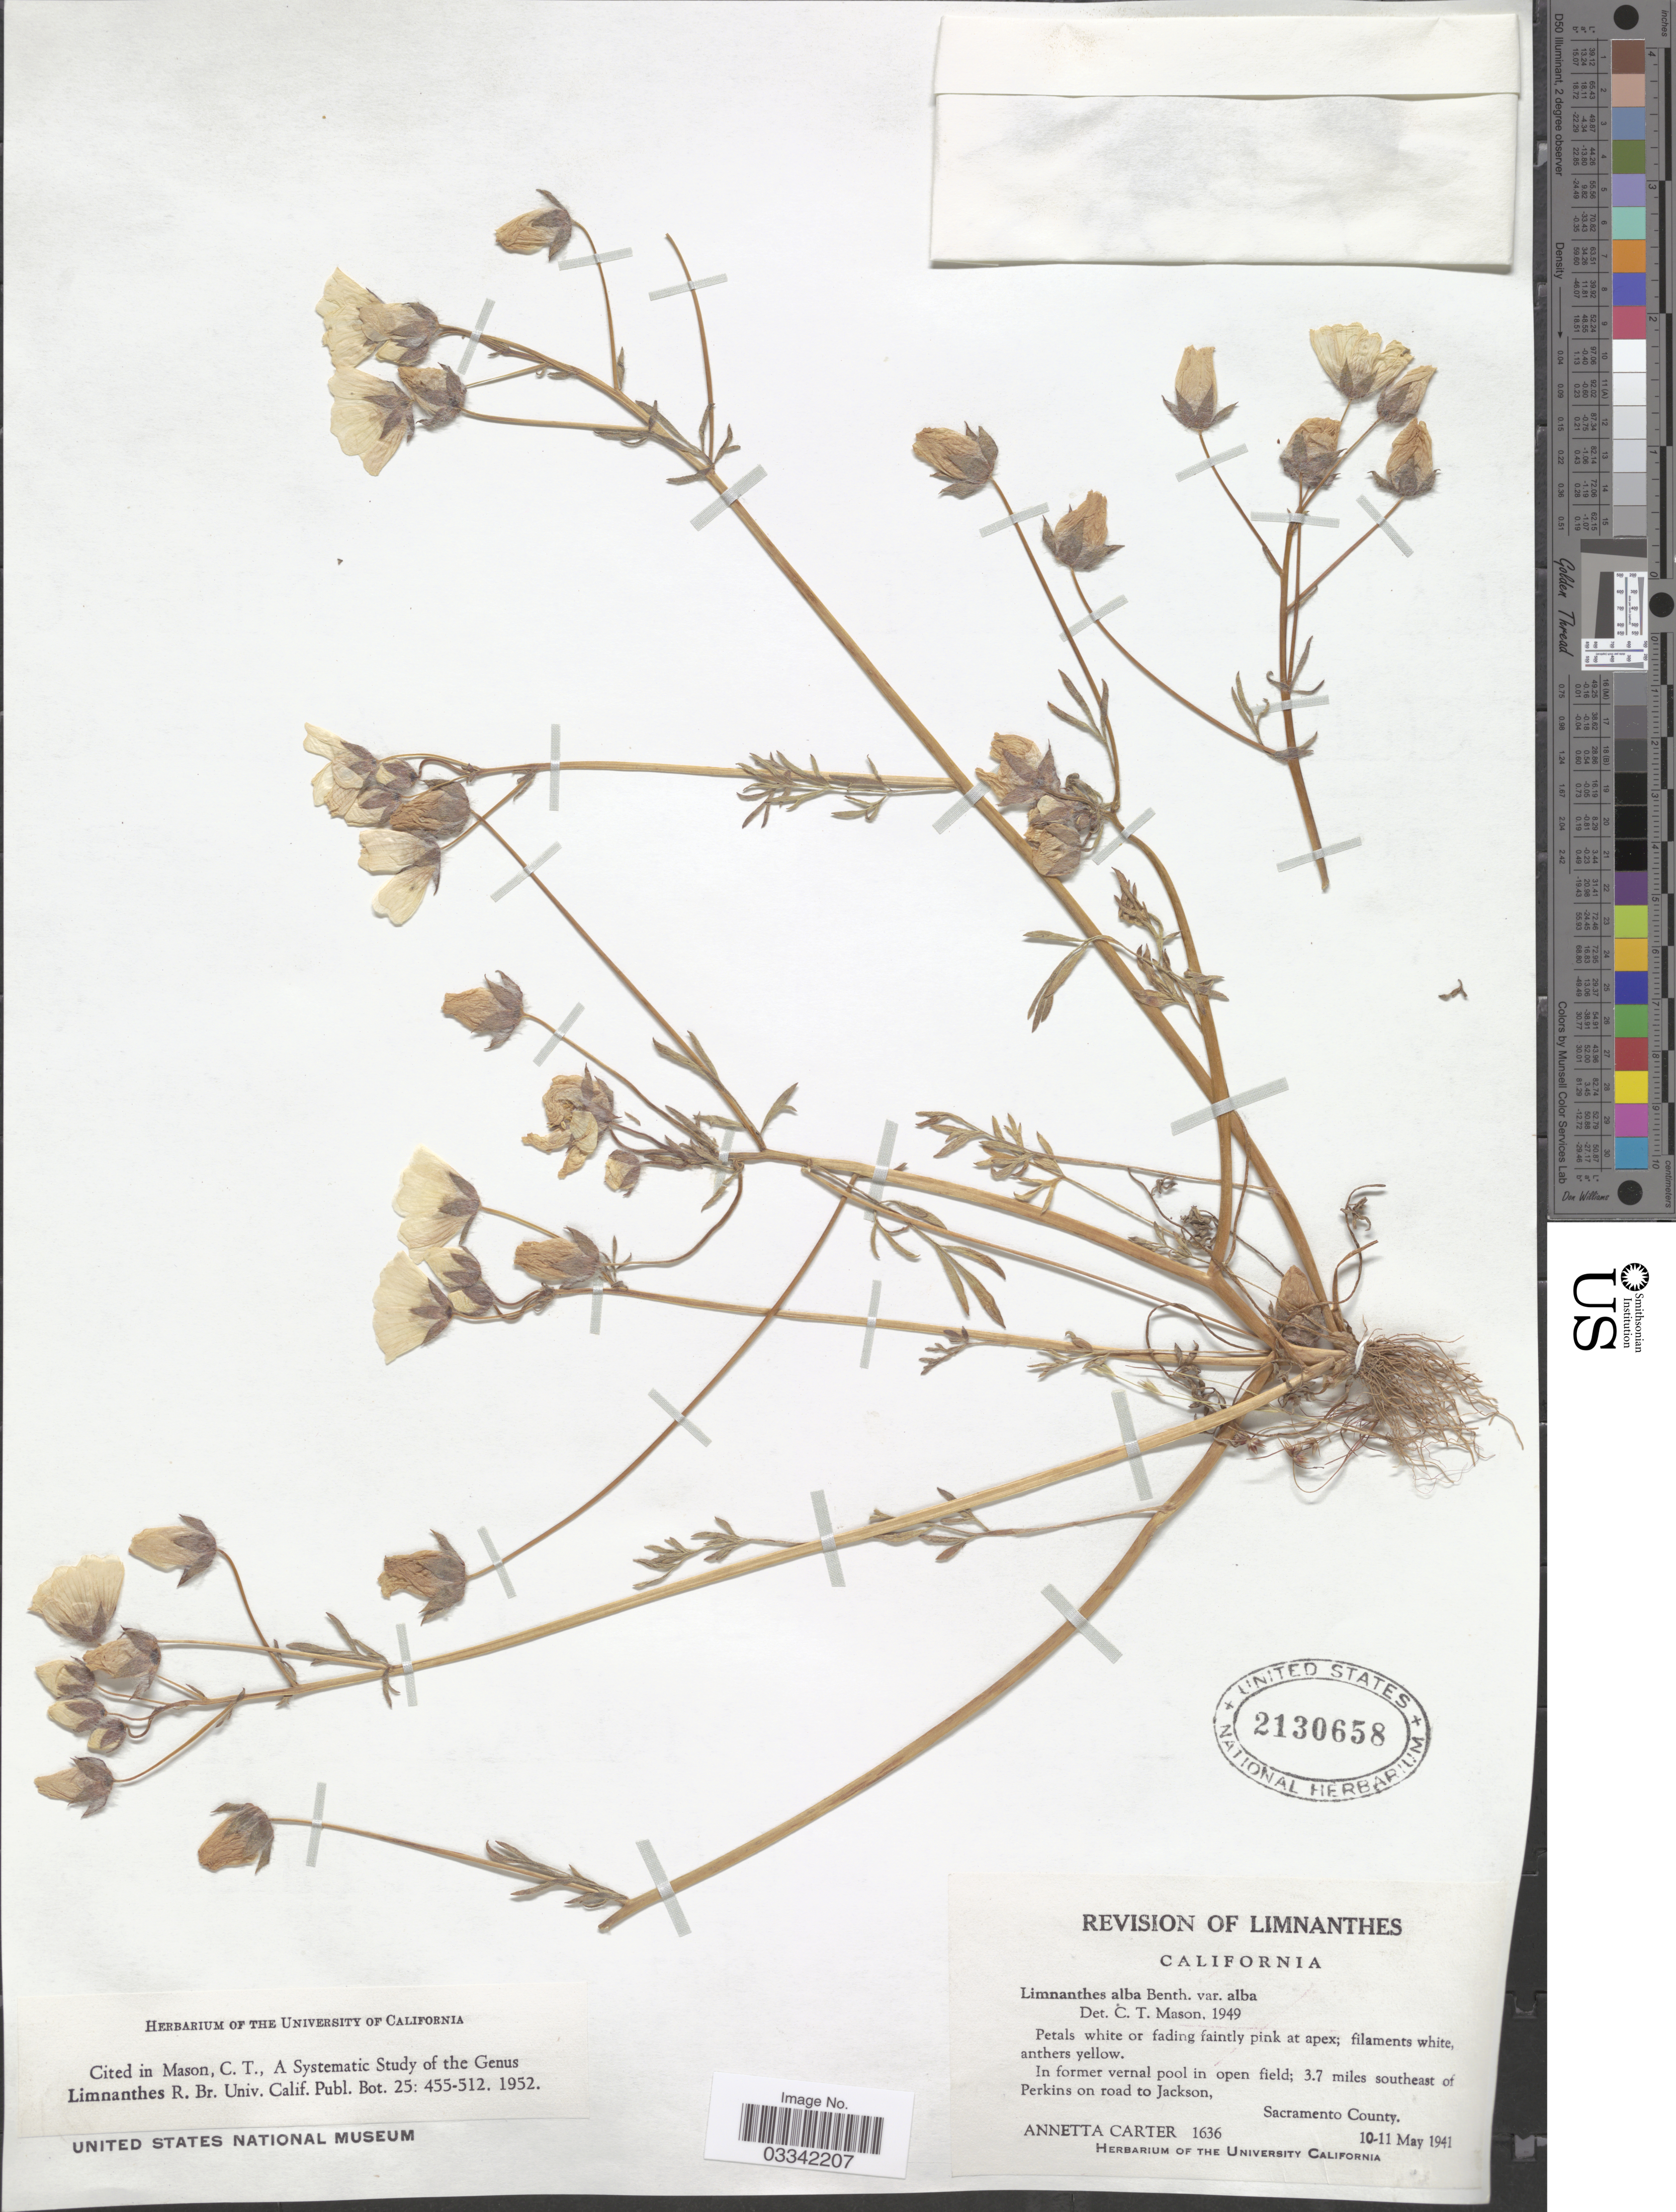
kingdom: Plantae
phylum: Tracheophyta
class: Magnoliopsida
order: Brassicales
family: Limnanthaceae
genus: Limnanthes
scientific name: Limnanthes alba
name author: Hartw. ex Benth.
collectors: A. Carter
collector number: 1636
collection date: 1941-05-10/1941-05-11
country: United States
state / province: California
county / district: Sacramento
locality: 3.7 miles southeast of Perkins on road to Jackson, Sacramento County.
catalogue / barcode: US 2130658